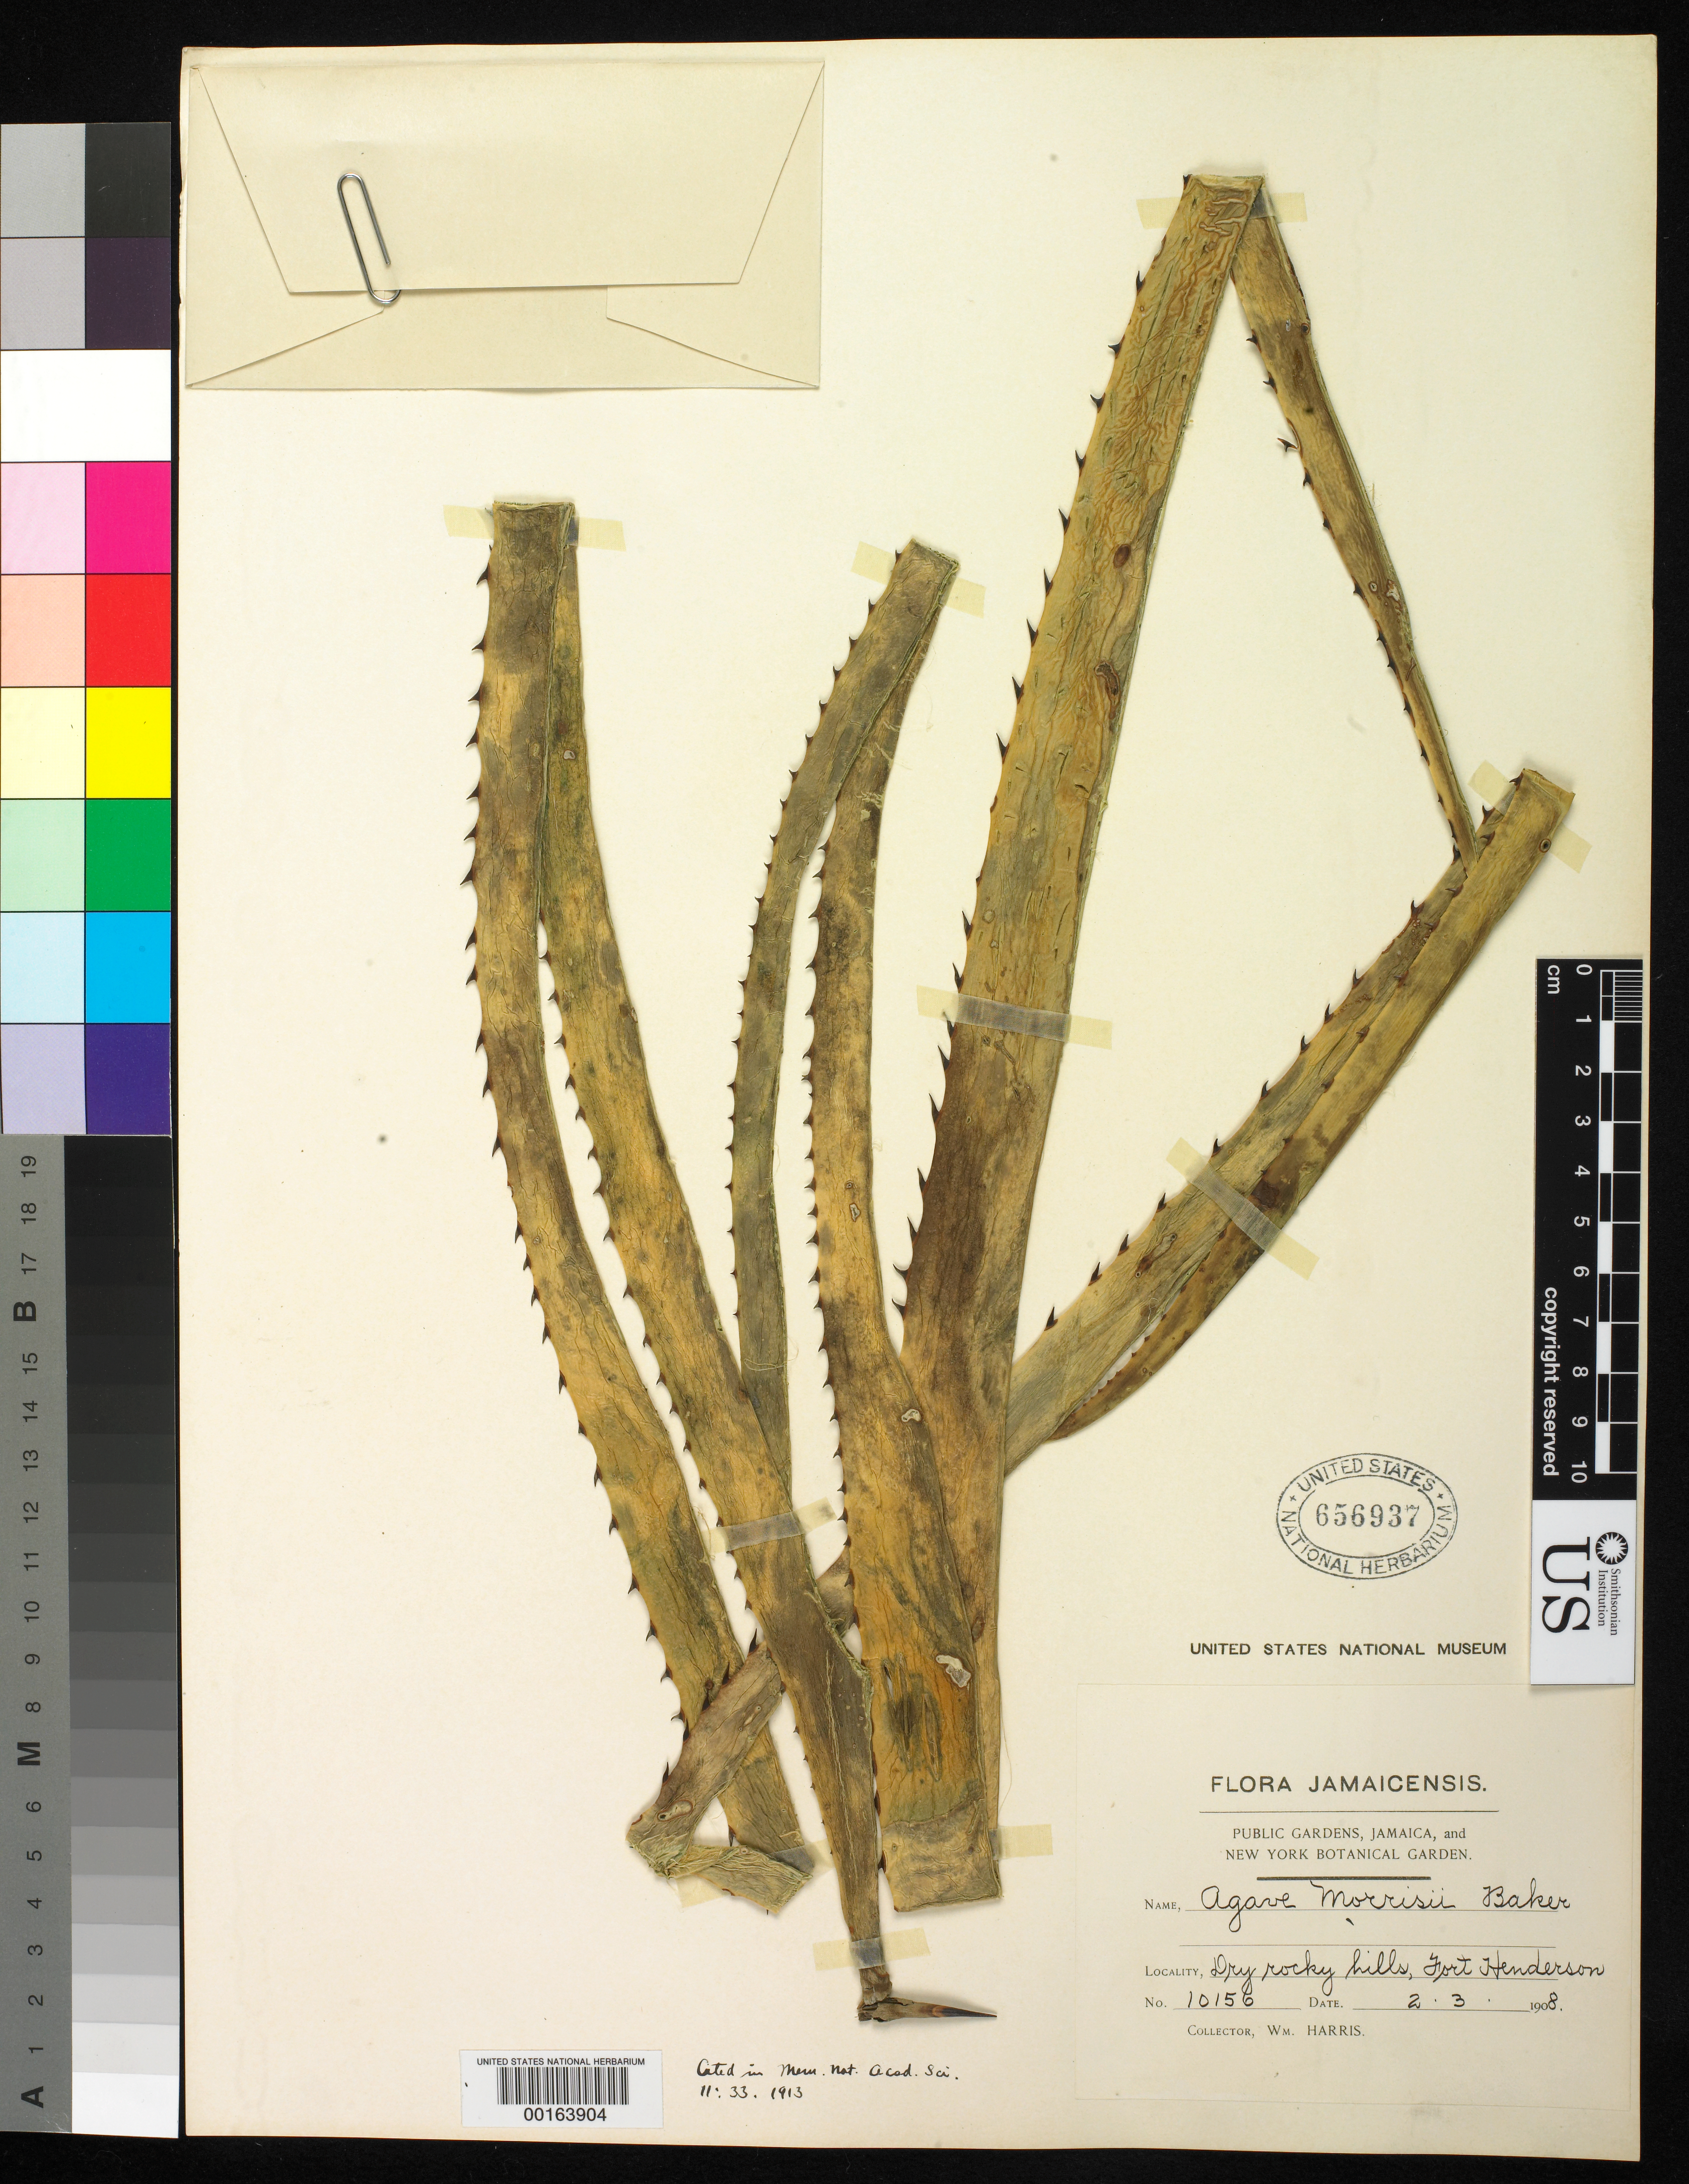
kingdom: Plantae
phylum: Tracheophyta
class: Liliopsida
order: Asparagales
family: Asparagaceae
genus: Agave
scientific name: Agave morrisii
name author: Baker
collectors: W. H. Harris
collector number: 10156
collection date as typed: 02 Mar 1908 or 03 Feb 1908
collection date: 1908-02-03 or 1908-03-02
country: Jamaica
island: Greater Antilles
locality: Fort henderson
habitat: Dry rocky hills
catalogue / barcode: US 656937